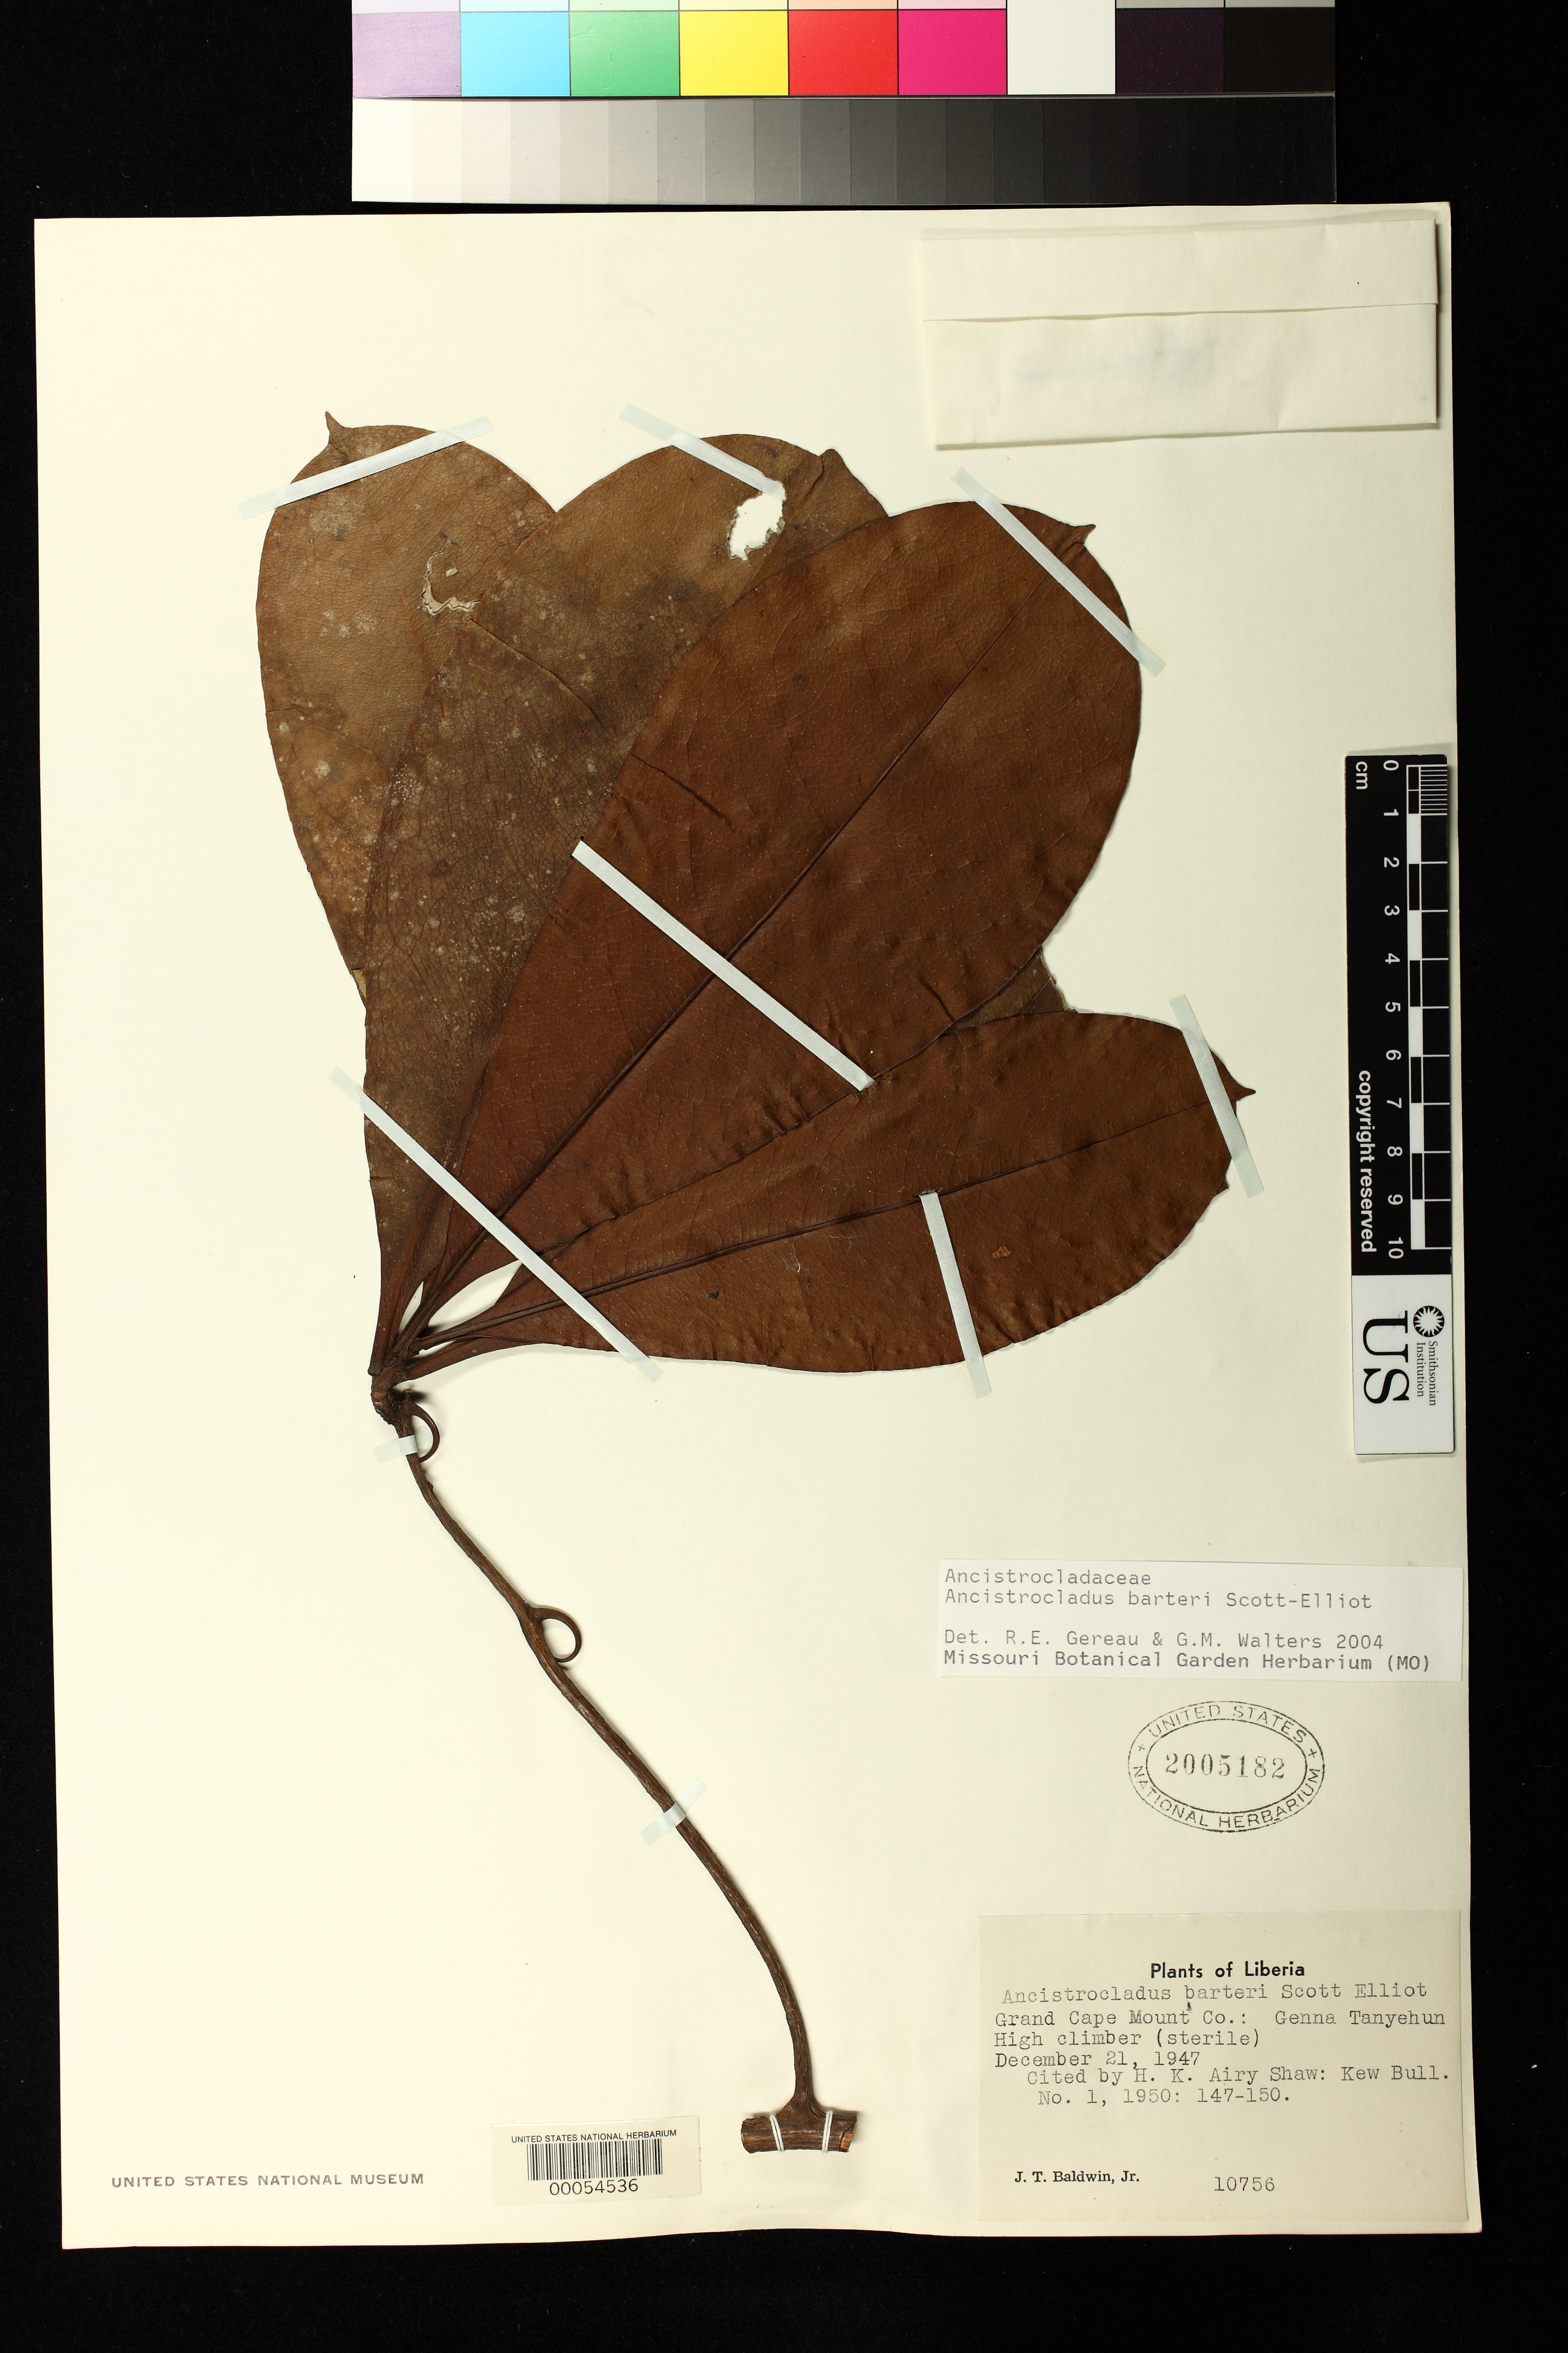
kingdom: Plantae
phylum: Tracheophyta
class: Magnoliopsida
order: Caryophyllales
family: Ancistrocladaceae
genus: Ancistrocladus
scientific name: Ancistrocladus barteri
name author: Scott Elliot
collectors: J. T. Baldwin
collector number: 10756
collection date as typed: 21 Dec 1947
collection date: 1947-12-21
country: Liberia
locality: Genna tanyehun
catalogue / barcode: US 2005182